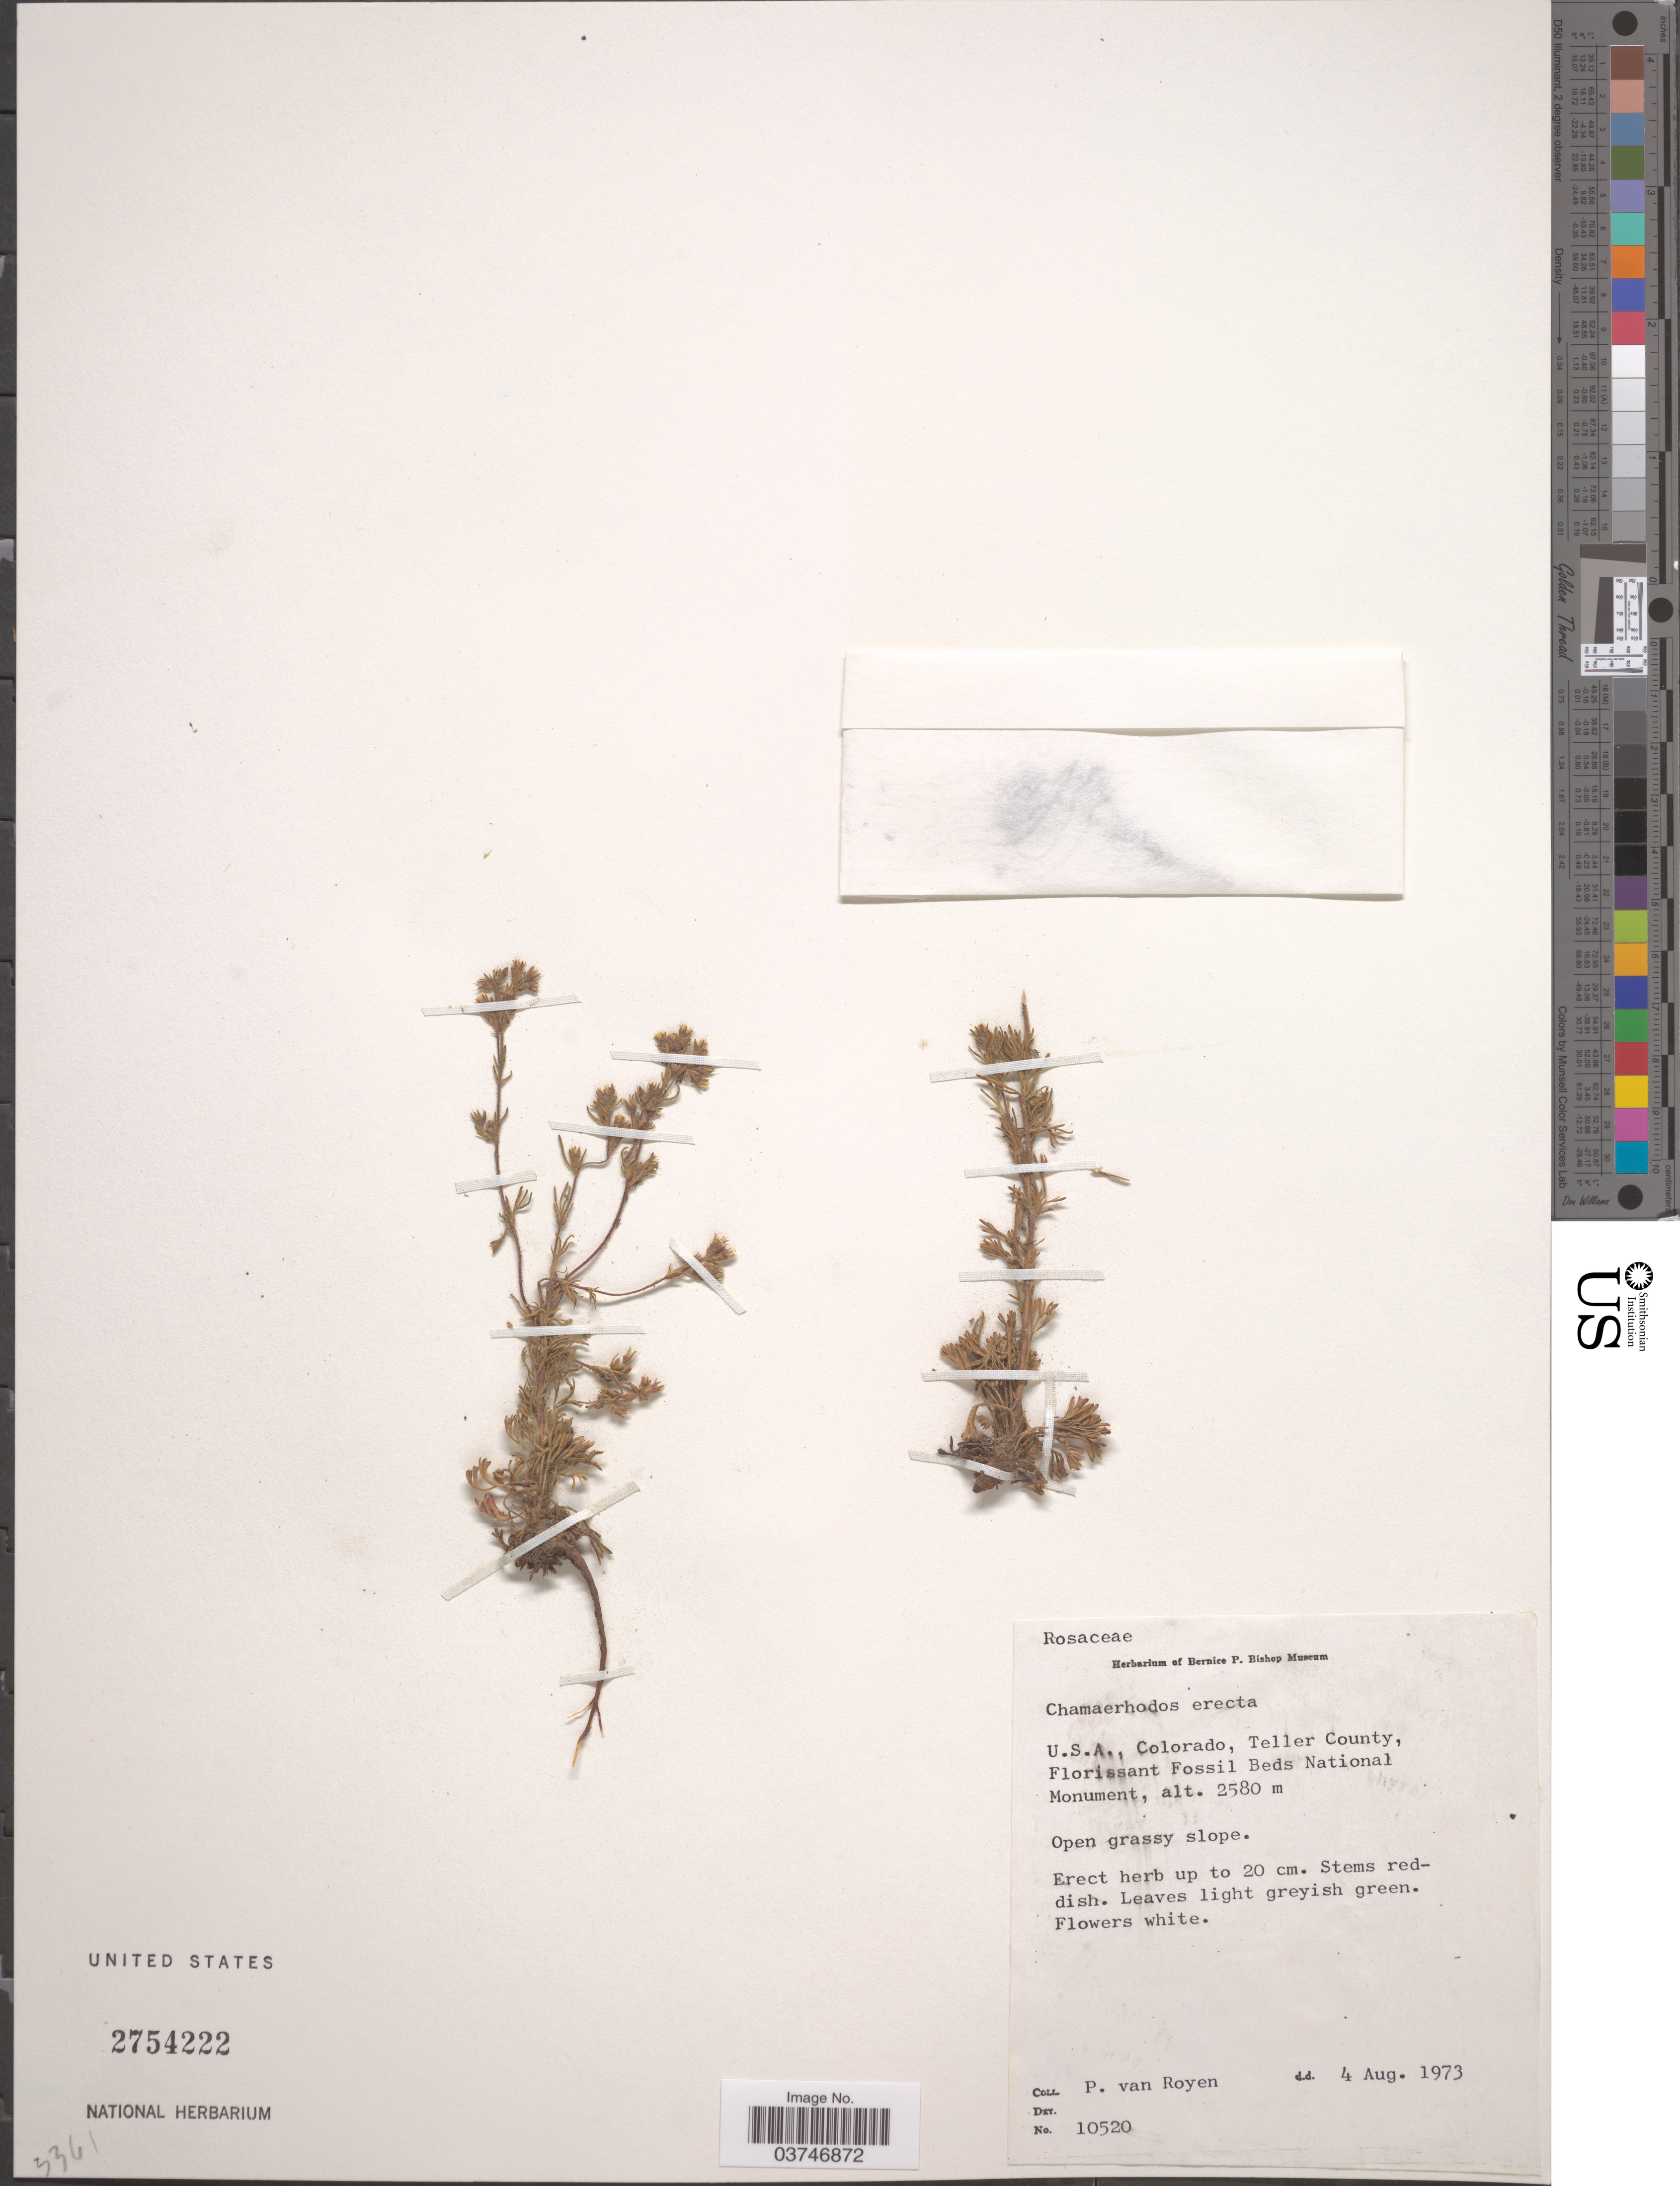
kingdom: Plantae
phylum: Tracheophyta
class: Magnoliopsida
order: Rosales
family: Rosaceae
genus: Chamaerhodos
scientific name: Chamaerhodos erecta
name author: (L.) Bunge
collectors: P. van Royen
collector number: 10520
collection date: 1973-08-04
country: United States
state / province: Colorado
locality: Teller County, Florissant Fossil Beds National Monument.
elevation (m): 2580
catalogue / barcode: US 2754222